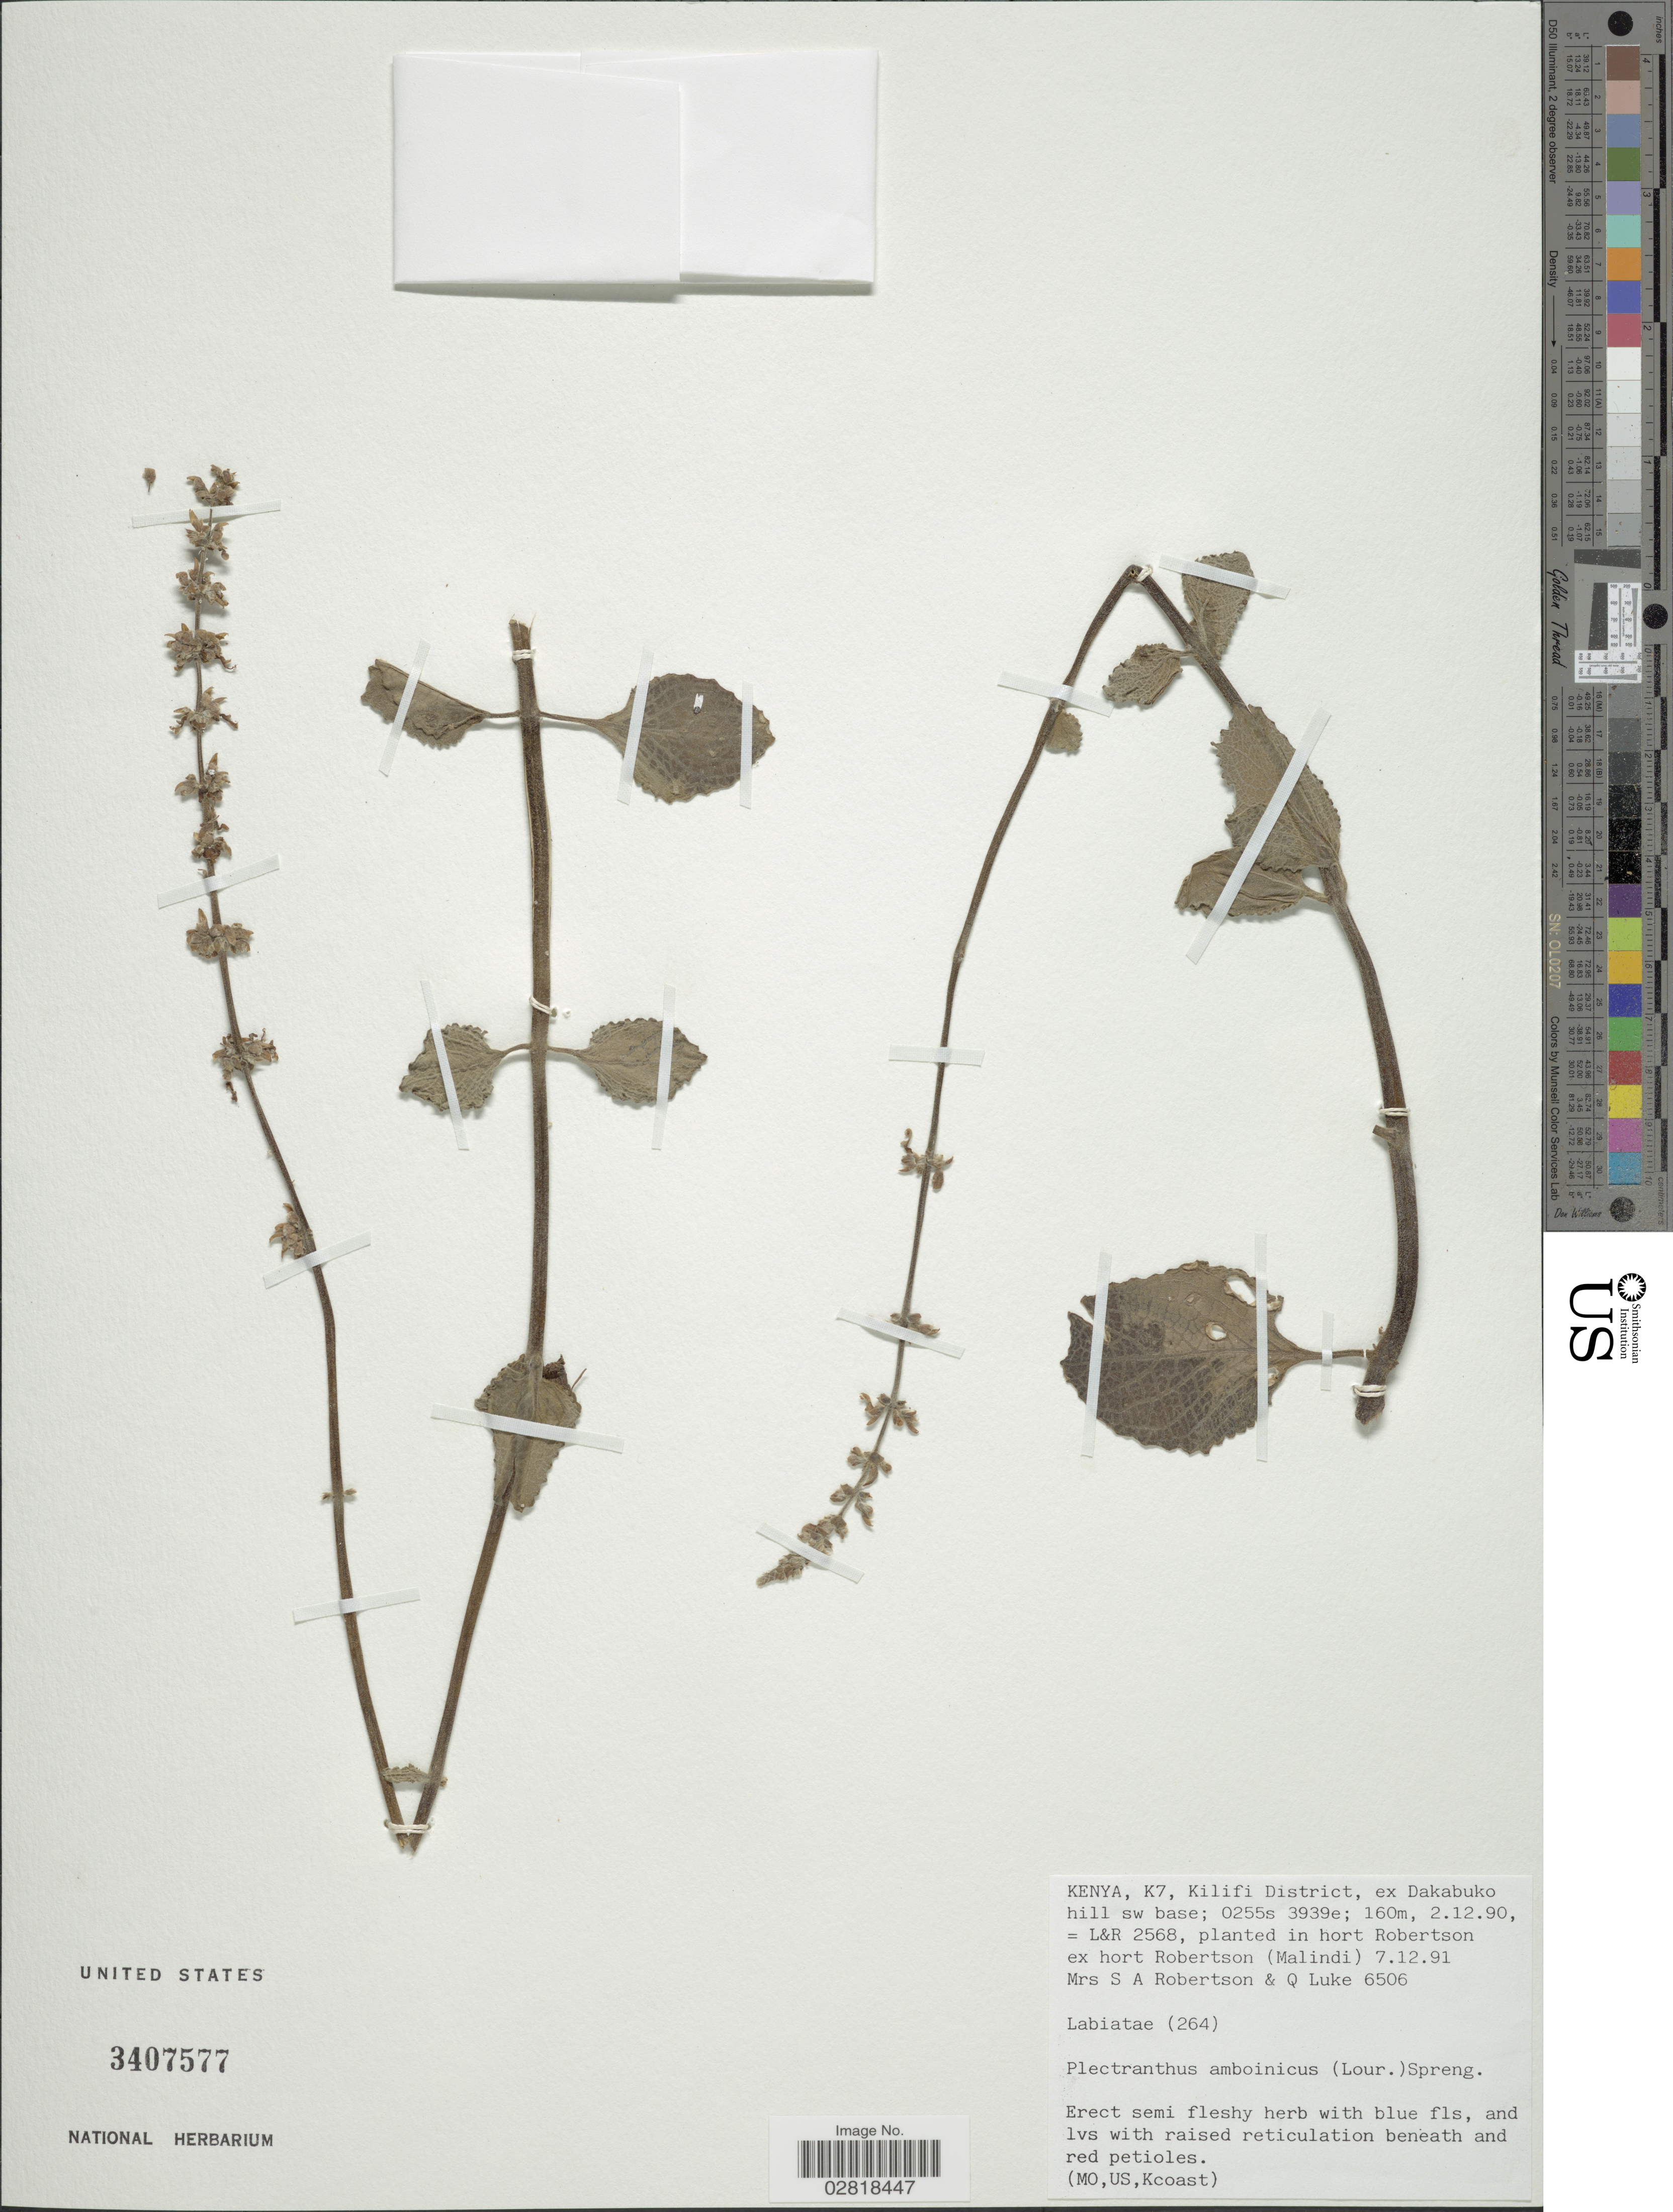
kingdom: Plantae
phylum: Tracheophyta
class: Magnoliopsida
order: Lamiales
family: Lamiaceae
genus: Plectranthus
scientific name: Plectranthus amboinicus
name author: (Lour.) Spreng.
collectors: S. A. Robertson & Q. Luke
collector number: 6506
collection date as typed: Transcribed d/m/y: 7/12/91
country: Kenya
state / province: Kilifi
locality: K7, Kilifi District, ex Dakabuko hill sw base.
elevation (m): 160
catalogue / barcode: US 3407577